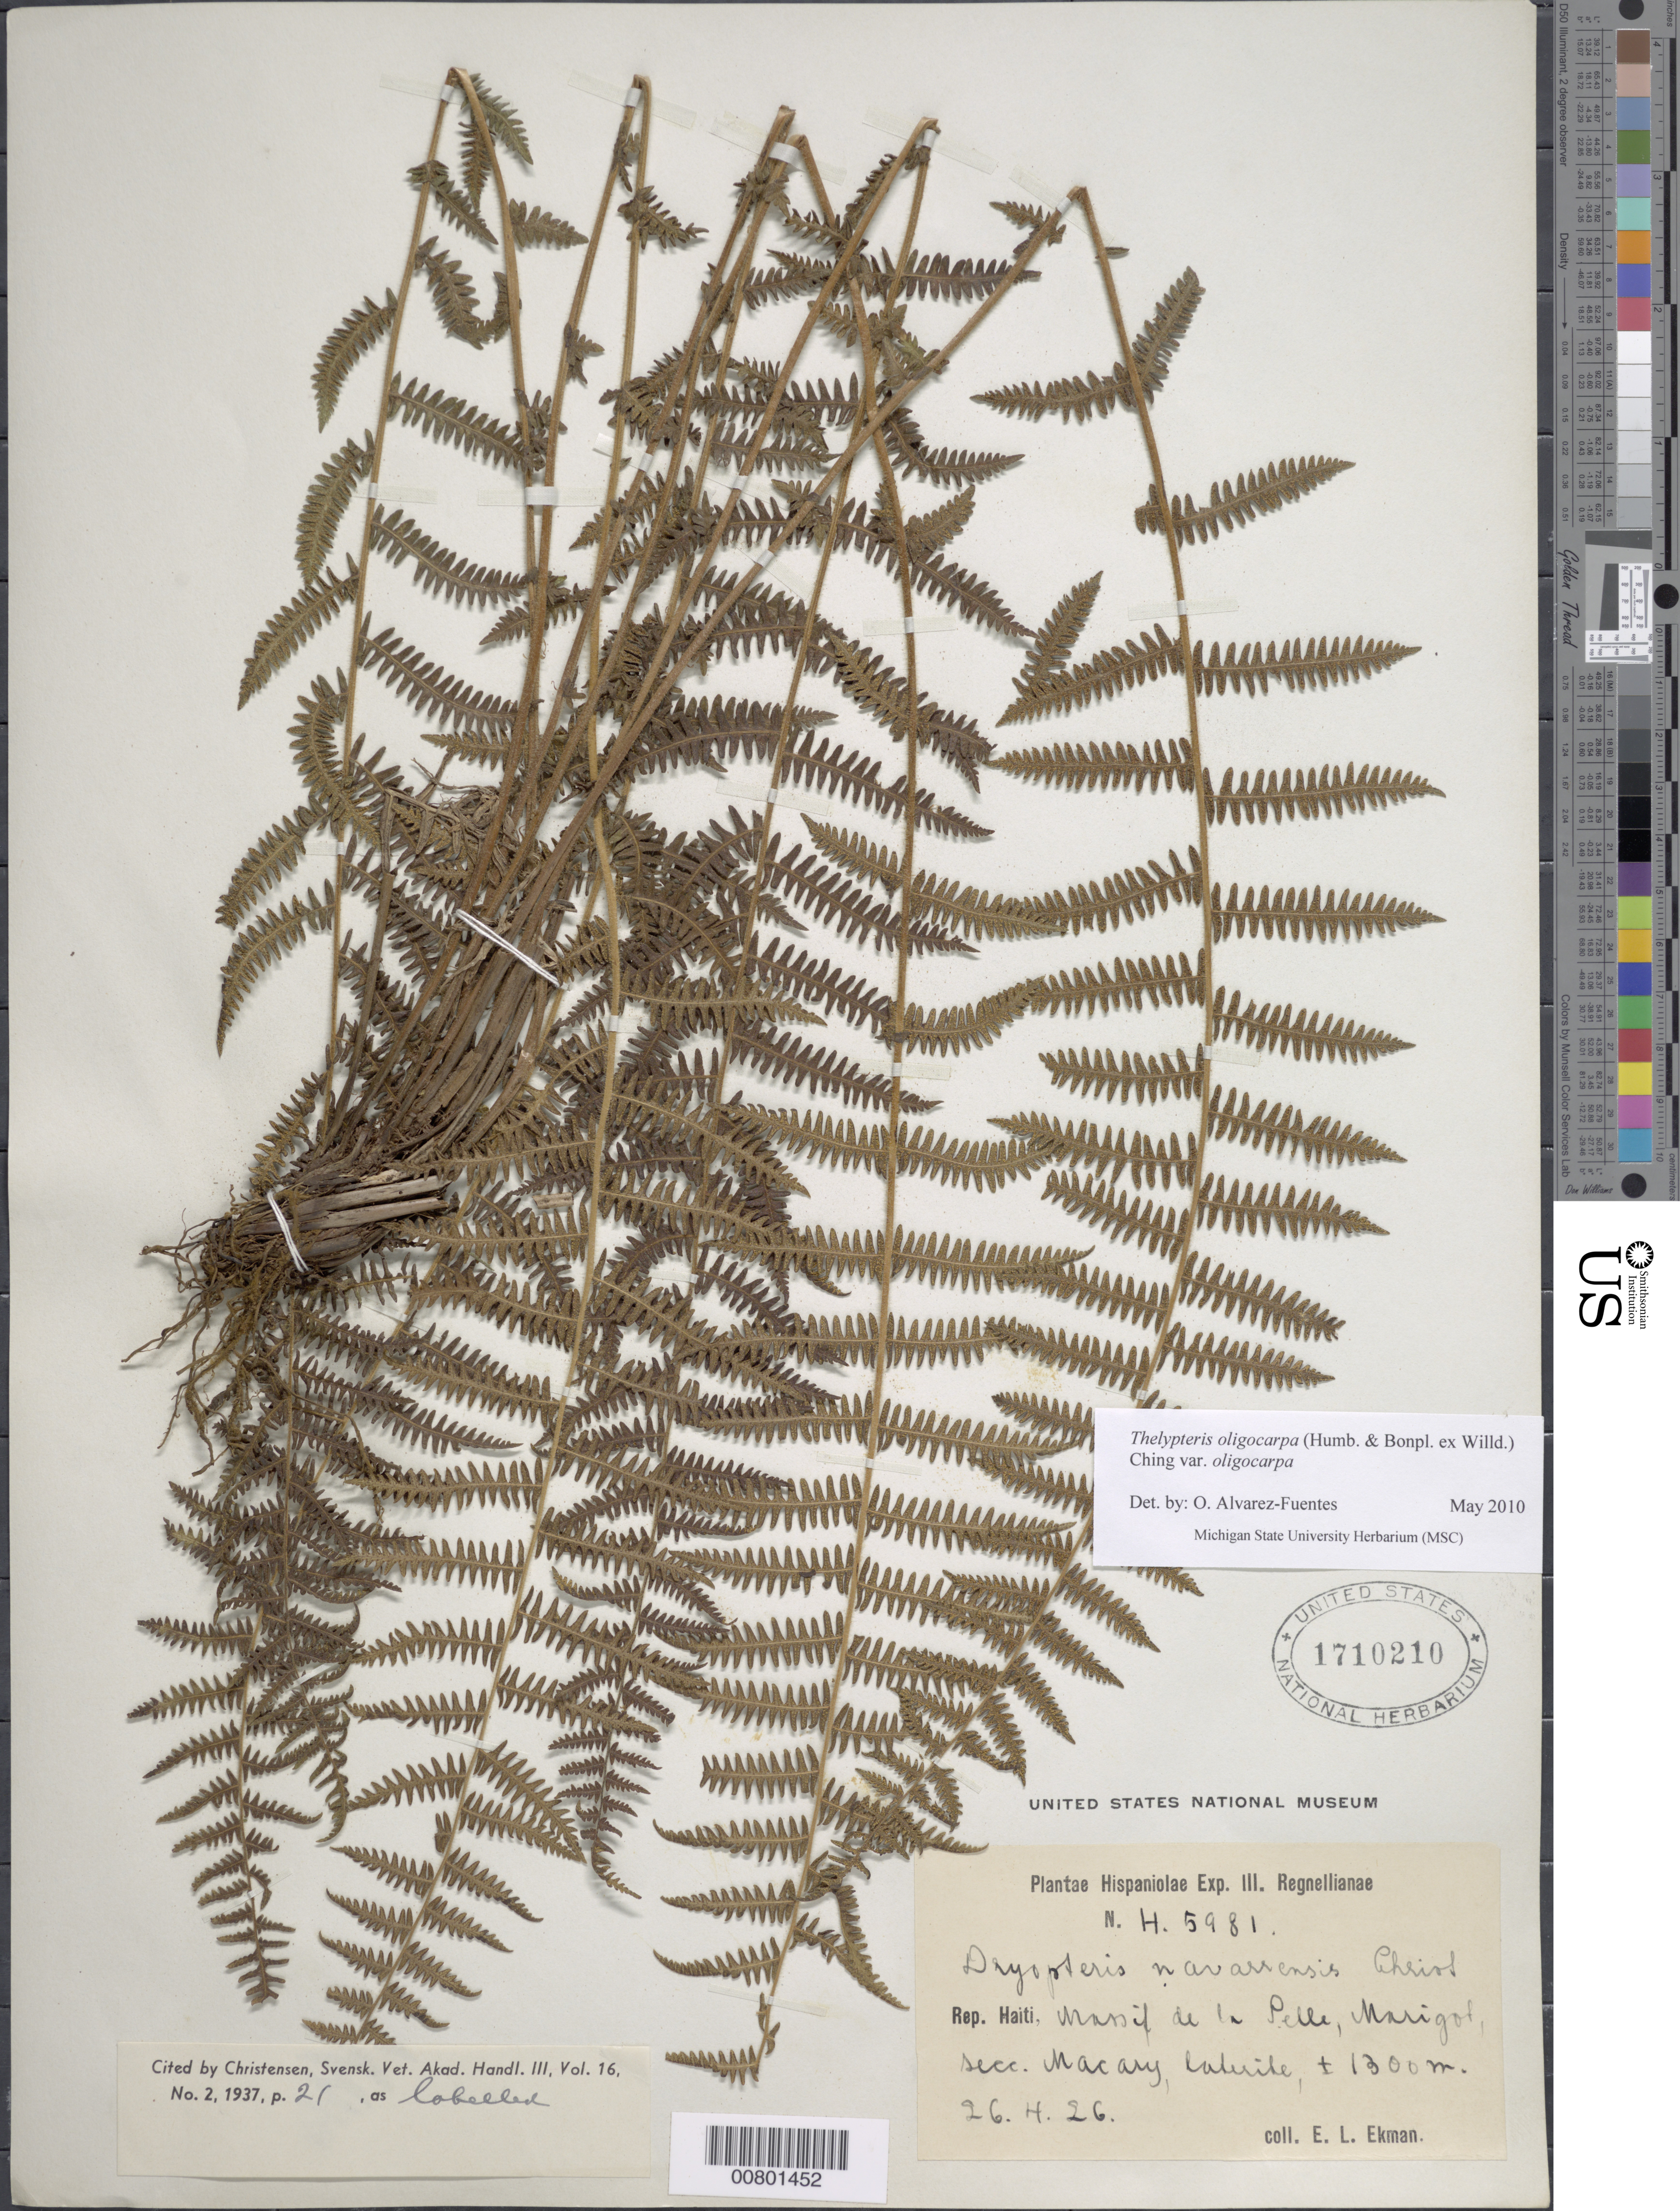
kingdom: Plantae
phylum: Tracheophyta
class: Polypodiopsida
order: Polypodiales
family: Thelypteridaceae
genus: Amauropelta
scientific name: Amauropelta oligocarpa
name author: (Humb. & Bonpl. ex Willd.) Pic. Serm.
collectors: E. L. Ekman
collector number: H 5981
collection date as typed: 26 Apr 1926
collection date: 1926-04-26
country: Haiti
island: Hispaniola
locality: Massif de la Selle, Maarigot, secc. Macary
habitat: Laterite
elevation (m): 1300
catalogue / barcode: US 1710210